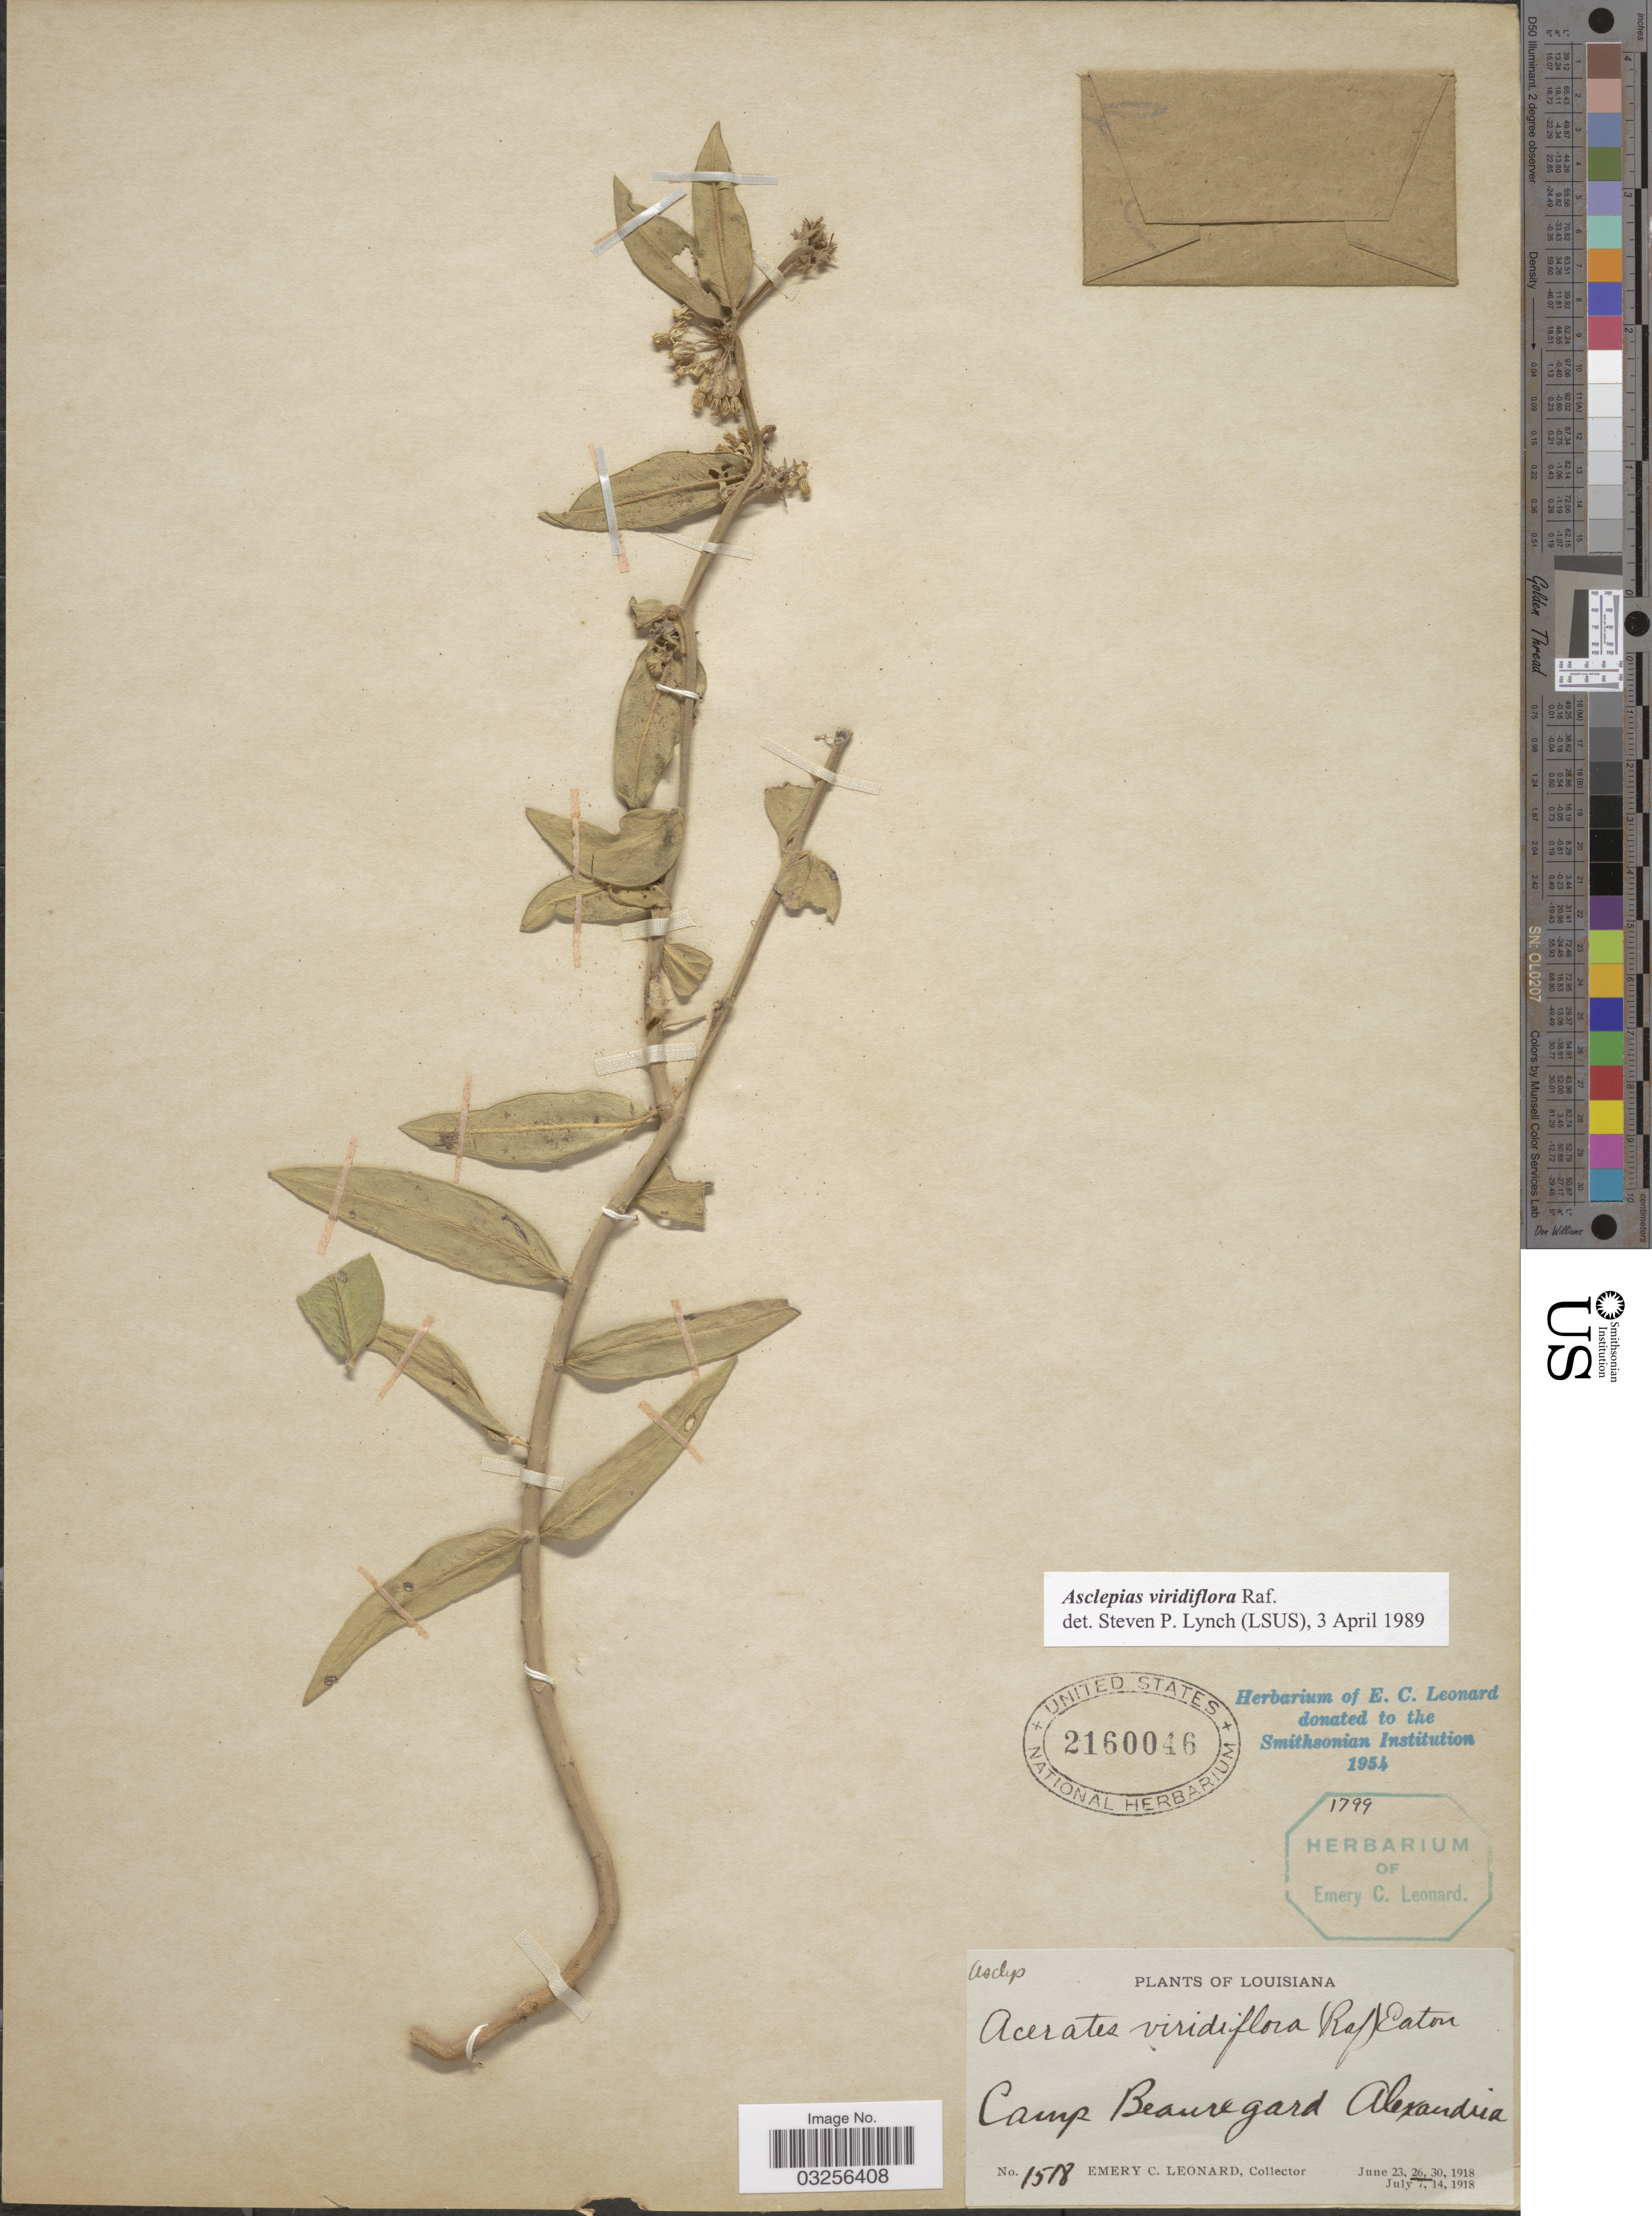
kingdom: Plantae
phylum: Tracheophyta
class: Magnoliopsida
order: Gentianales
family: Apocynaceae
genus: Asclepias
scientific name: Asclepias viridiflora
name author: Raf.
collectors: E. C. Leonard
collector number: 1518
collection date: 1918-06-26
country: United States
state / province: Louisiana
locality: Camp Beauregard Alexandria.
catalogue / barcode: US 2160046